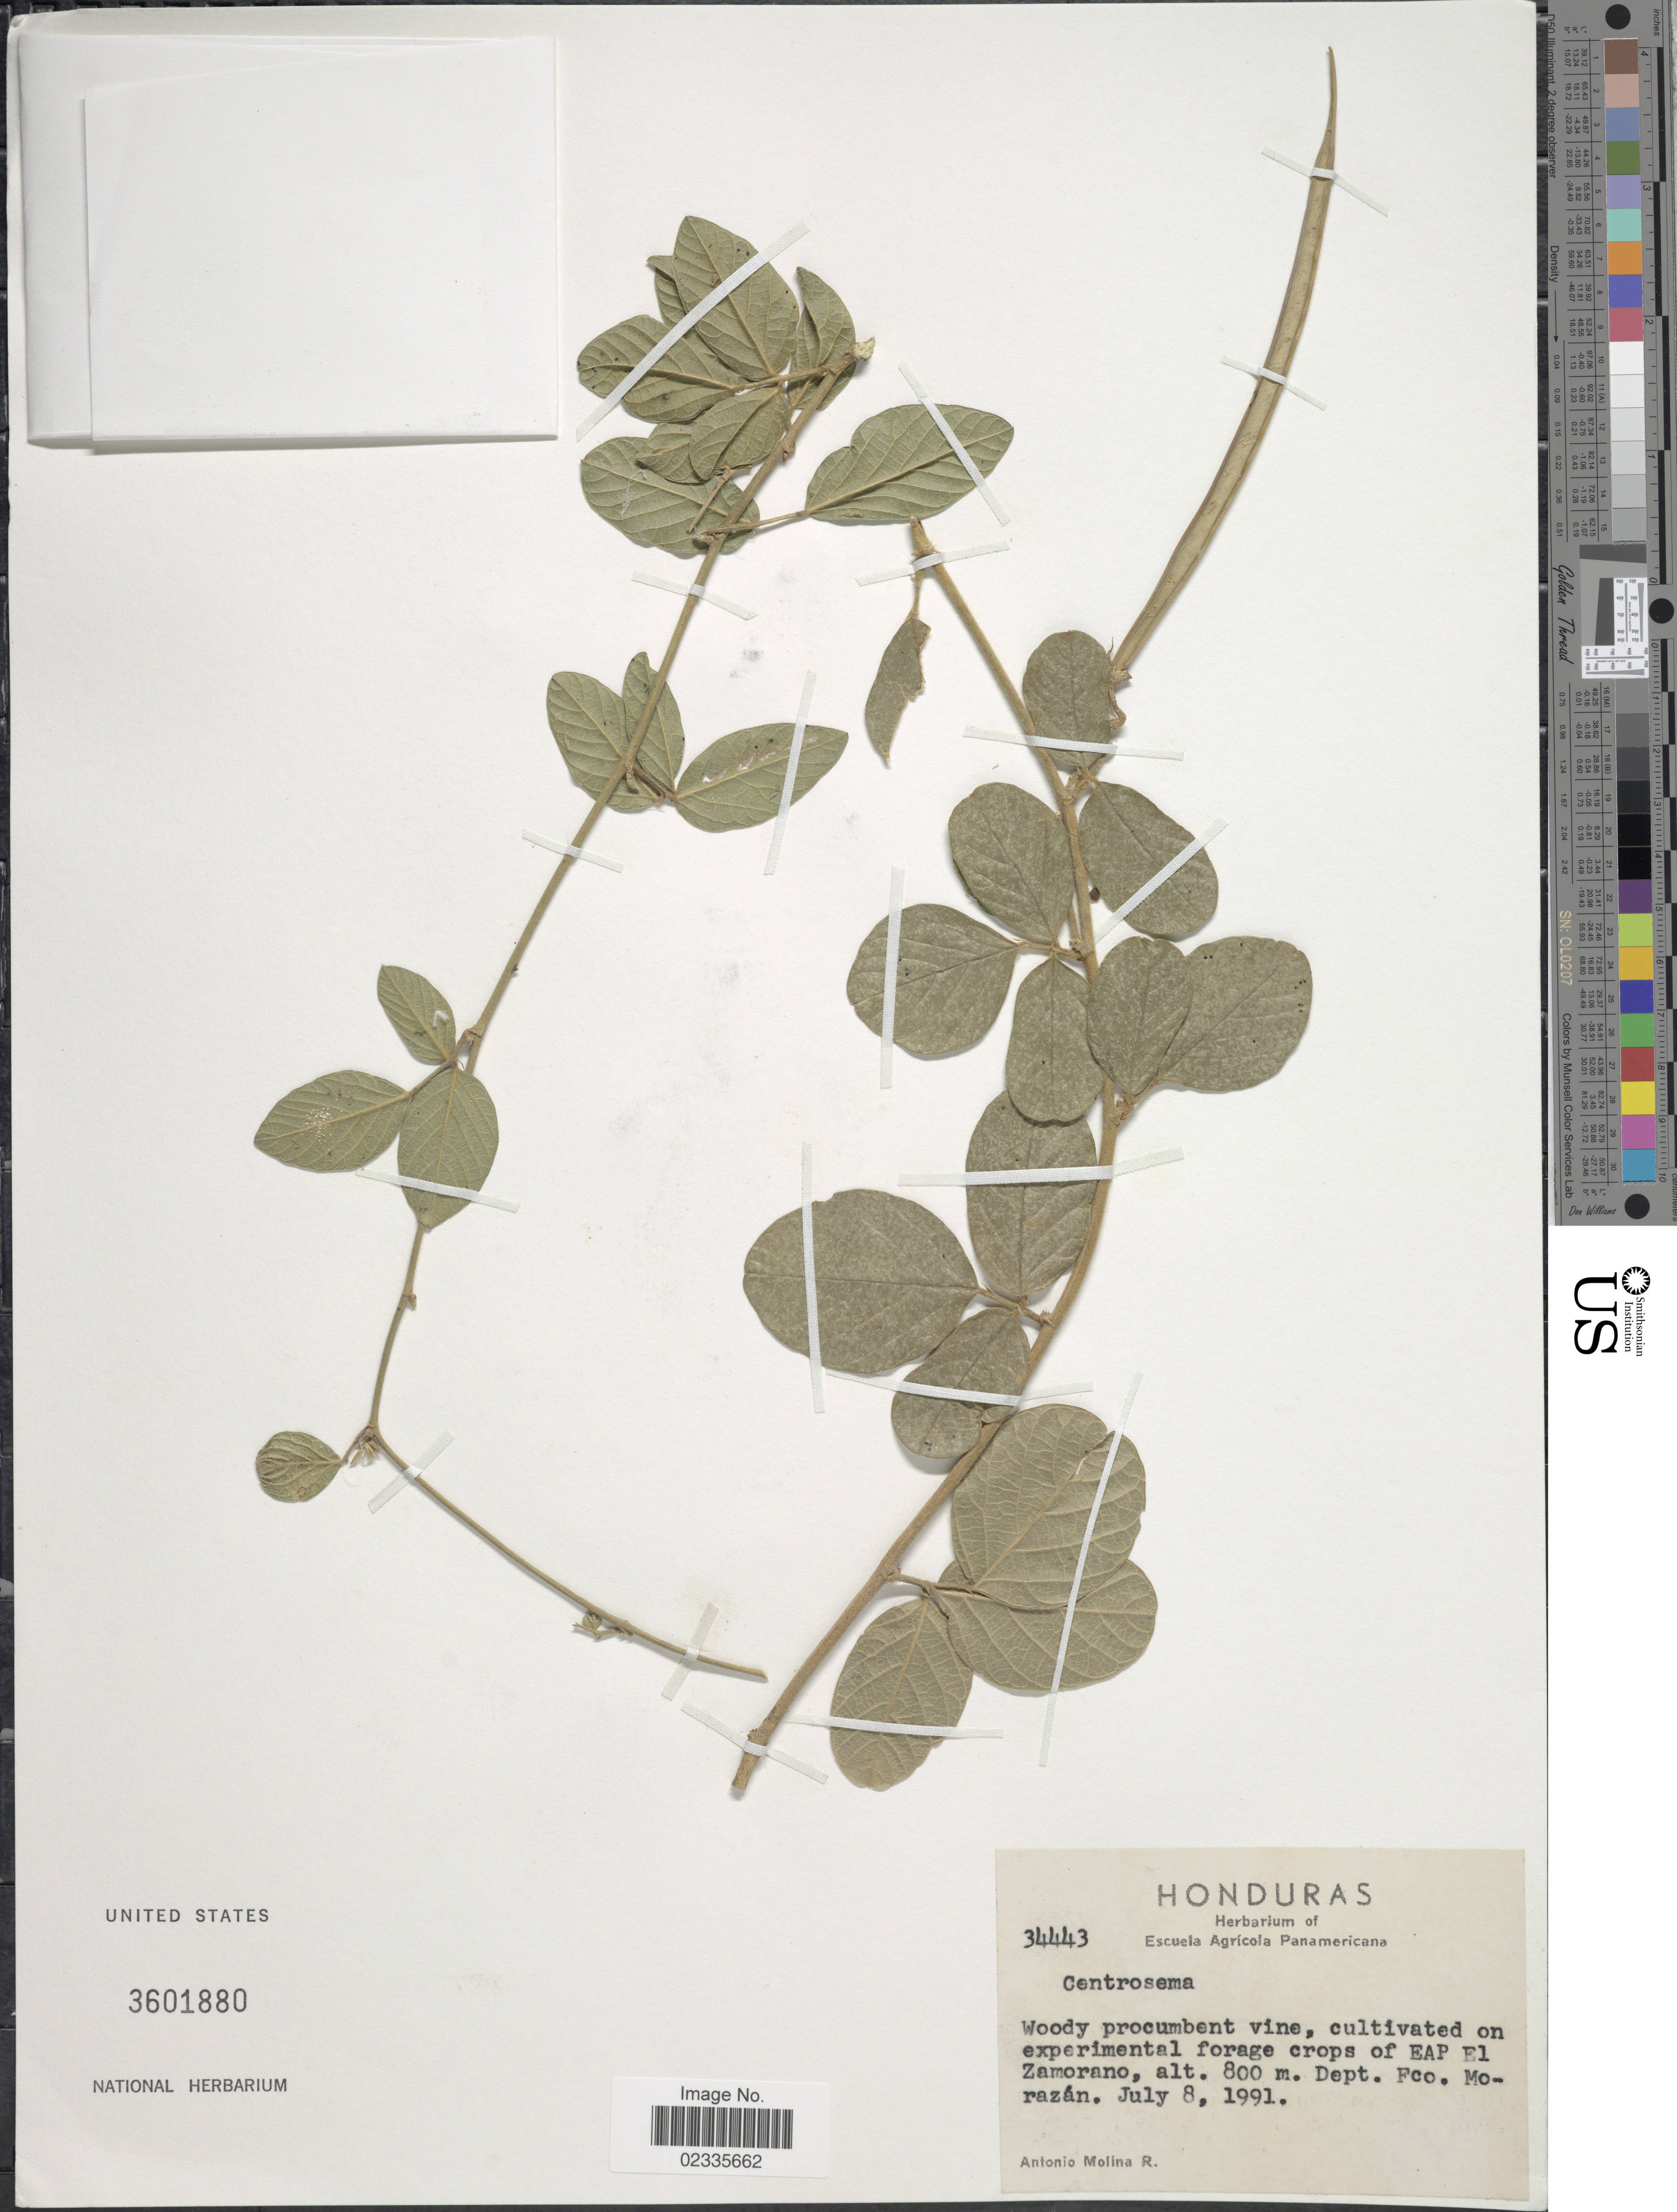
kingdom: Plantae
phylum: Tracheophyta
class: Magnoliopsida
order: Fabales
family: Fabaceae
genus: Centrosema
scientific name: Centrosema sp.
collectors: A. Molina R.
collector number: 34443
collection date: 1991-07-08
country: Honduras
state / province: Fco. Morazán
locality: Cultivated on experimental forage crops of EAP El Zamorano. Dept. Fco. Morazan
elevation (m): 800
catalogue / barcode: US 3601880